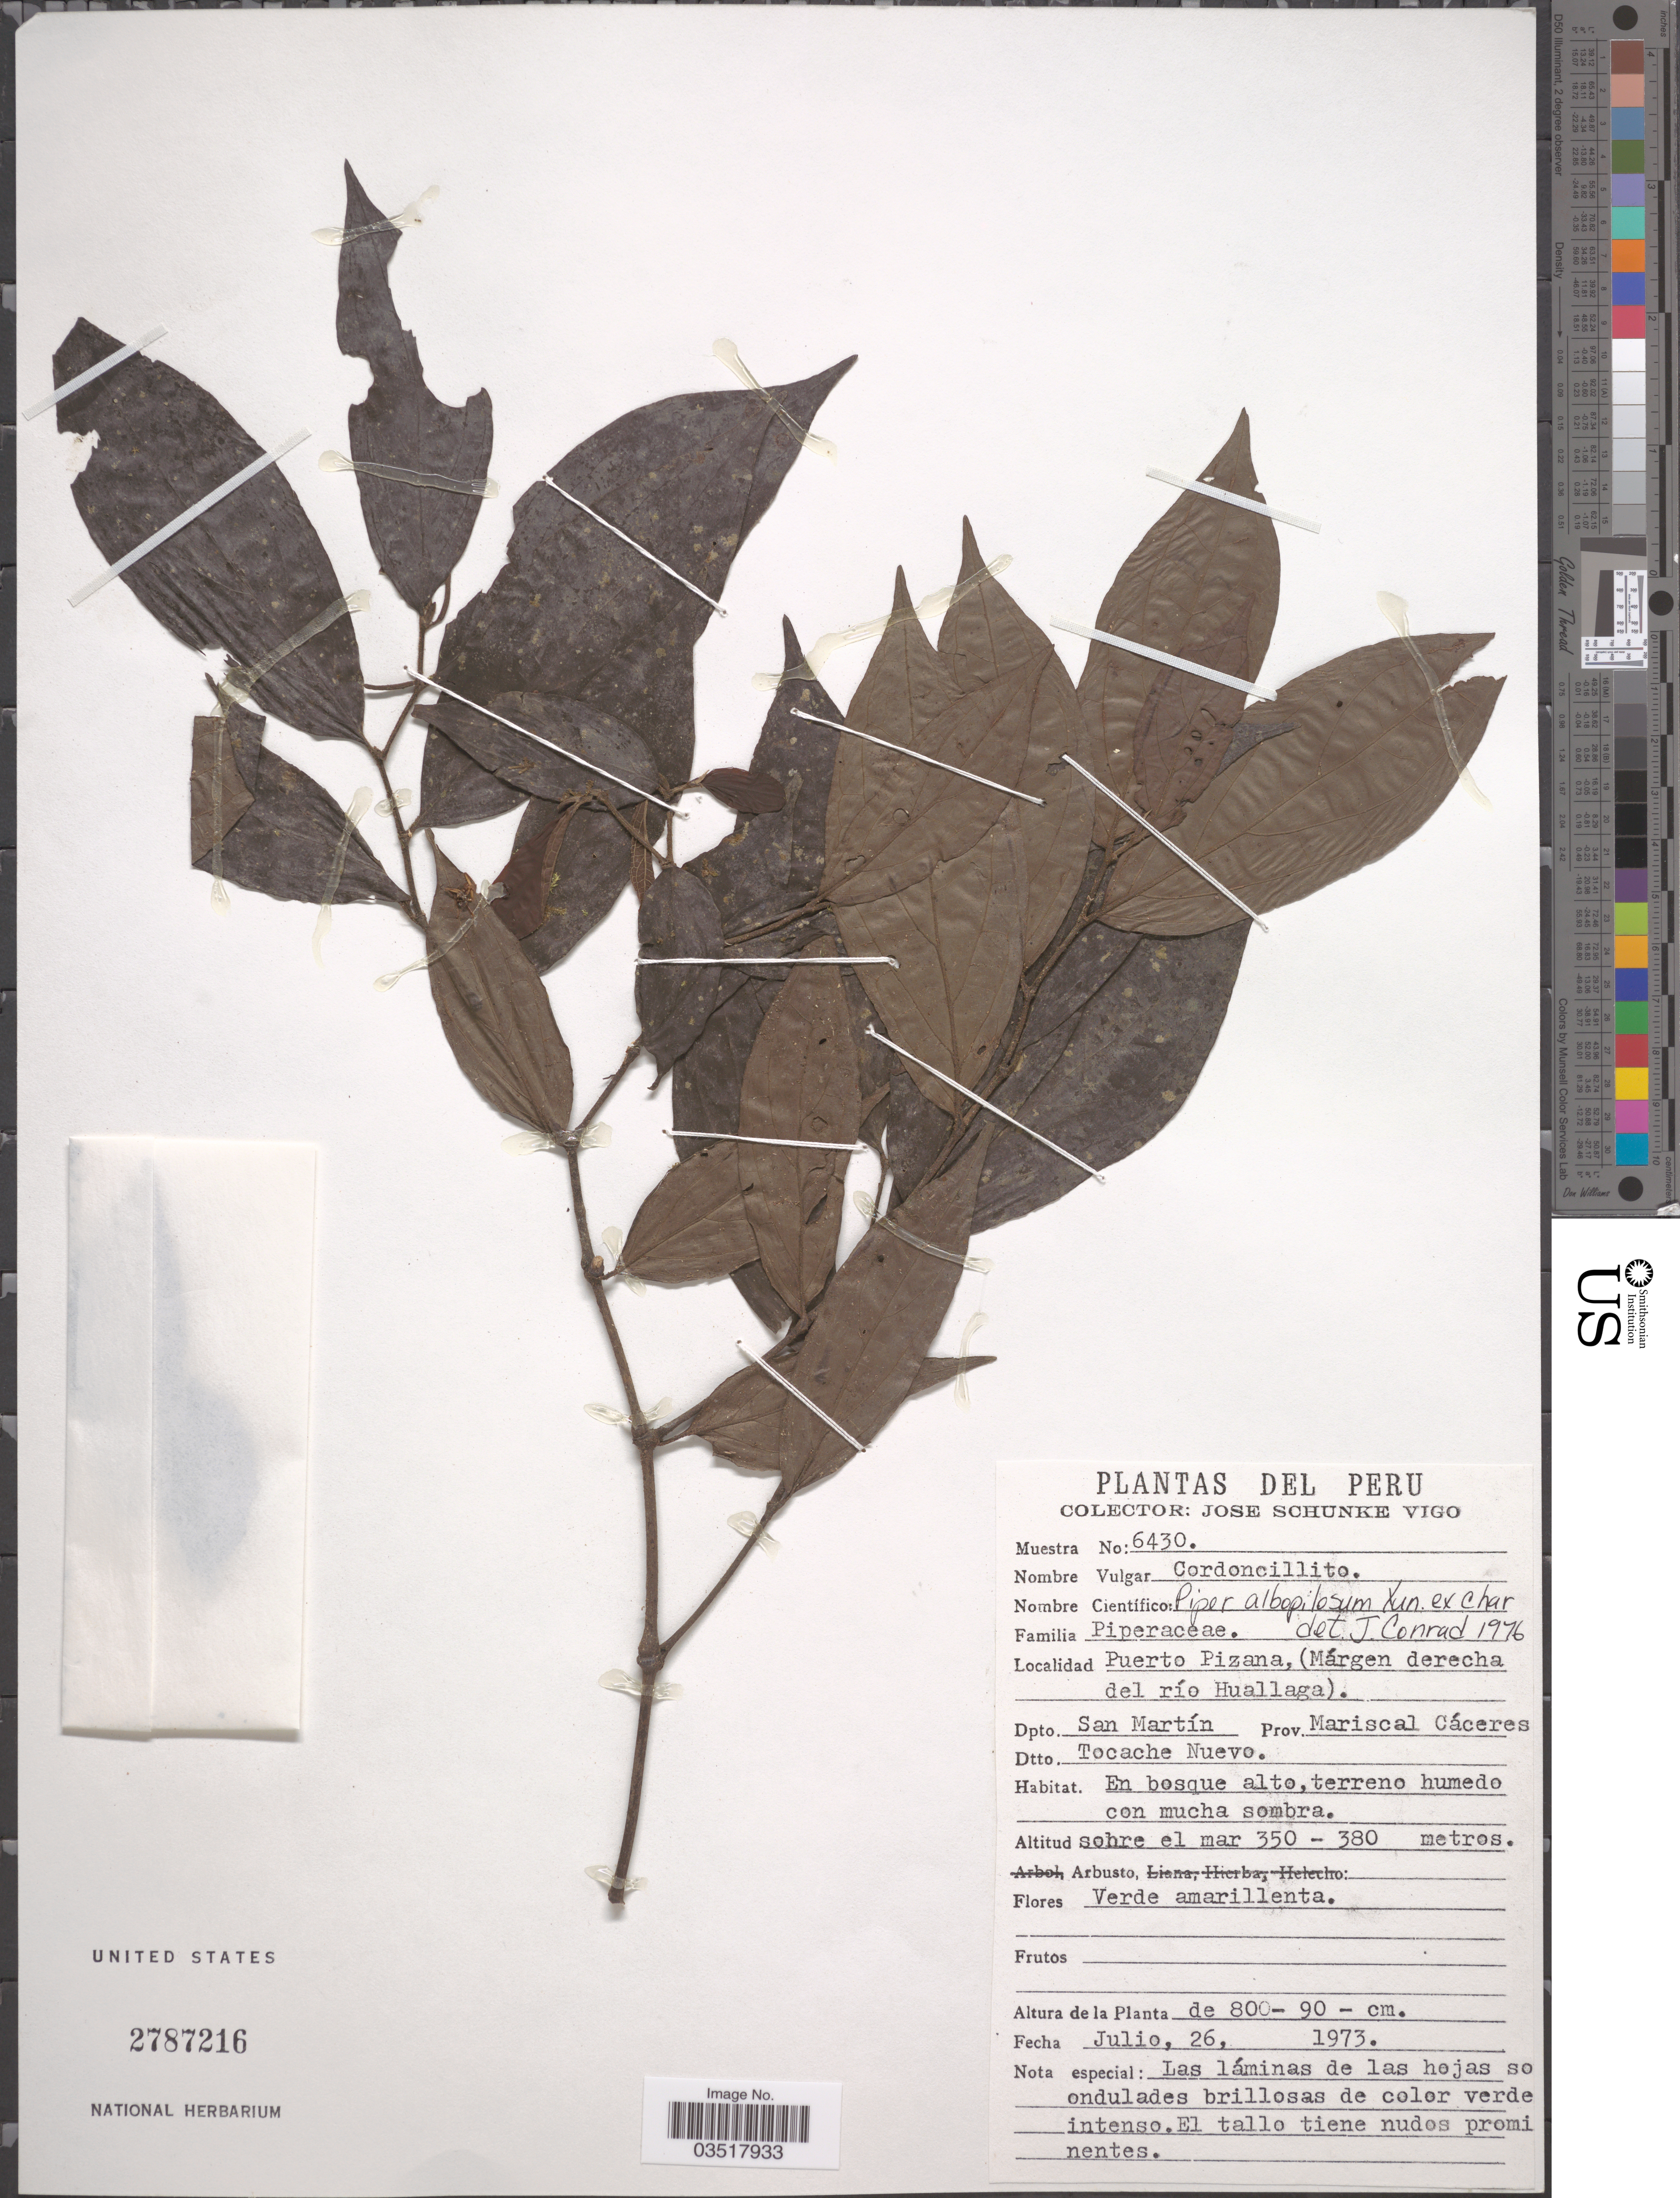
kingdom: Plantae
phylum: Tracheophyta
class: Magnoliopsida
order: Piperales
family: Piperaceae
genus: Piper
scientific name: Piper albopilosum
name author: Yunck.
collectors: J. Schunke Vigo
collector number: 6430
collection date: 1973-07-26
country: Peru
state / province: San Martín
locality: Puerto Pizana, (Márgen derecha del río Huallaga). Dpto. San Martín. Prov. Mariscal Cáceres. Dtto. Tocache Nuevo.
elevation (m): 350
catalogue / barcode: US 2787216